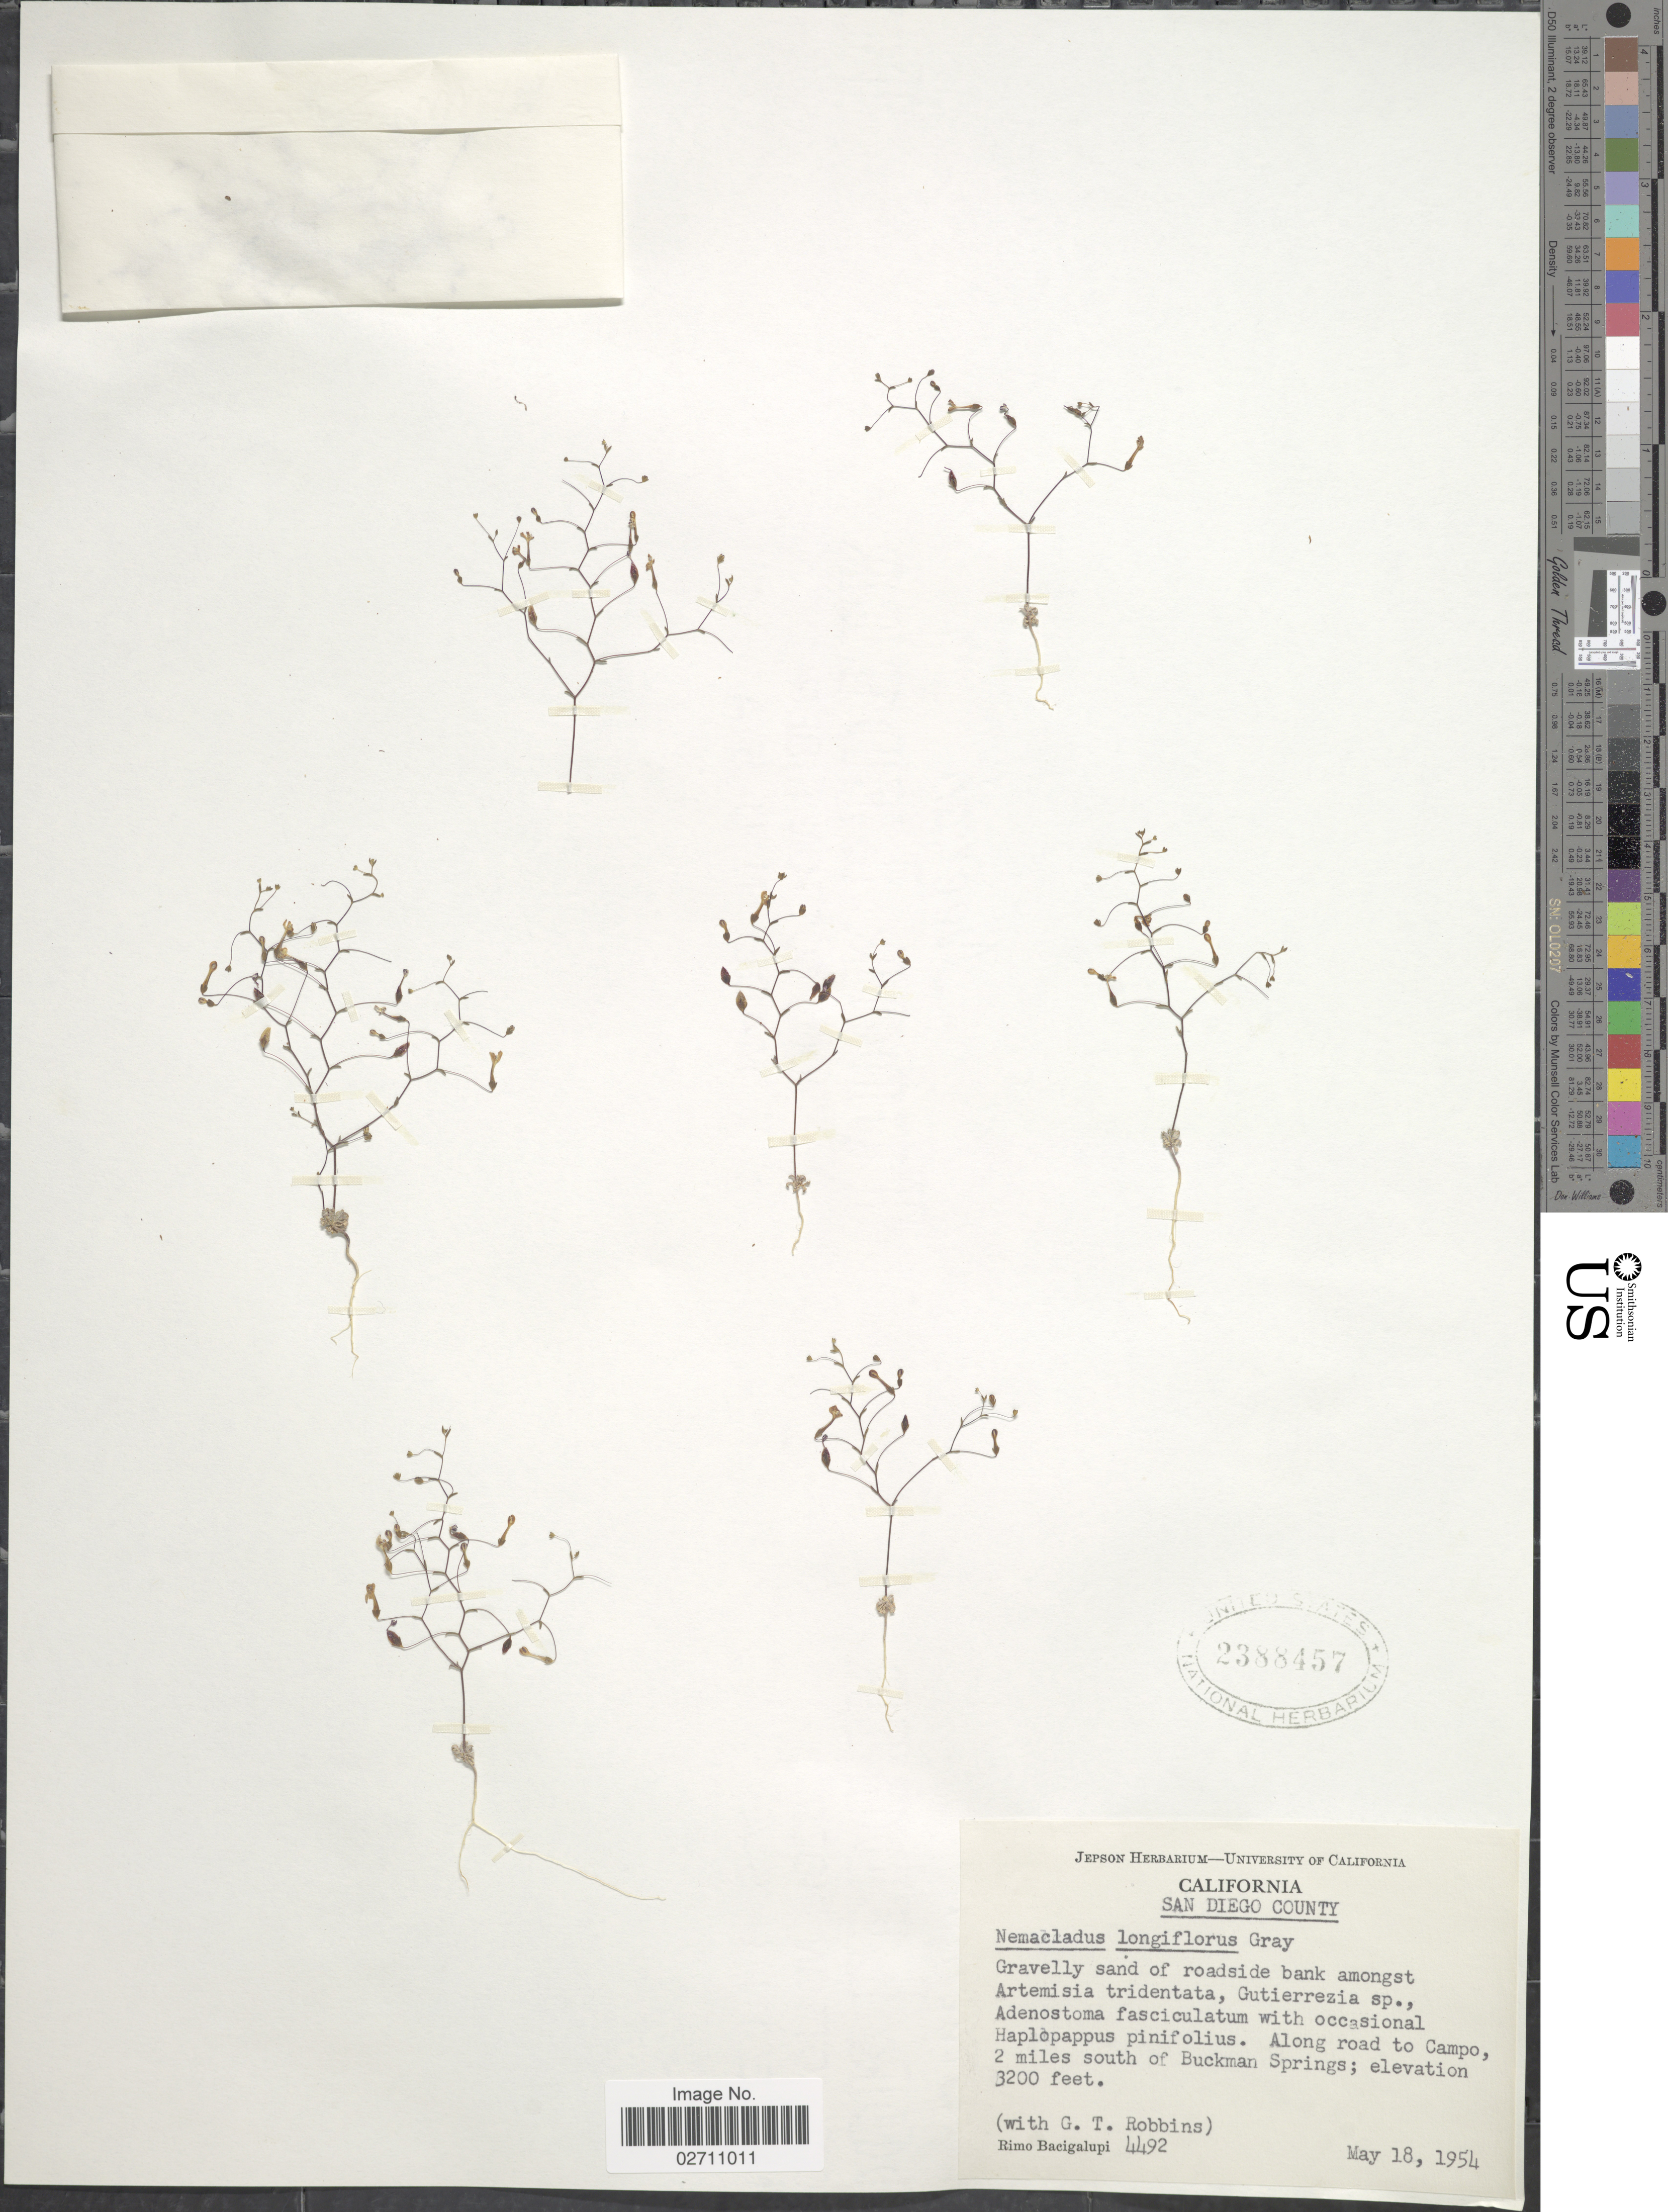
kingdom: Plantae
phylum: Tracheophyta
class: Magnoliopsida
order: Asterales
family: Campanulaceae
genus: Nemacladus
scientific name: Nemacladus longiflorus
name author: A. Gray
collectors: R. Bacigalupi & G. T. Robbins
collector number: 4492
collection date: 1954-05-18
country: United States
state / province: California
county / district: San Diego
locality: San Diego County, Along road to Campo, 2 miles south of Buckman Springs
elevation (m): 975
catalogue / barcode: US 2388457